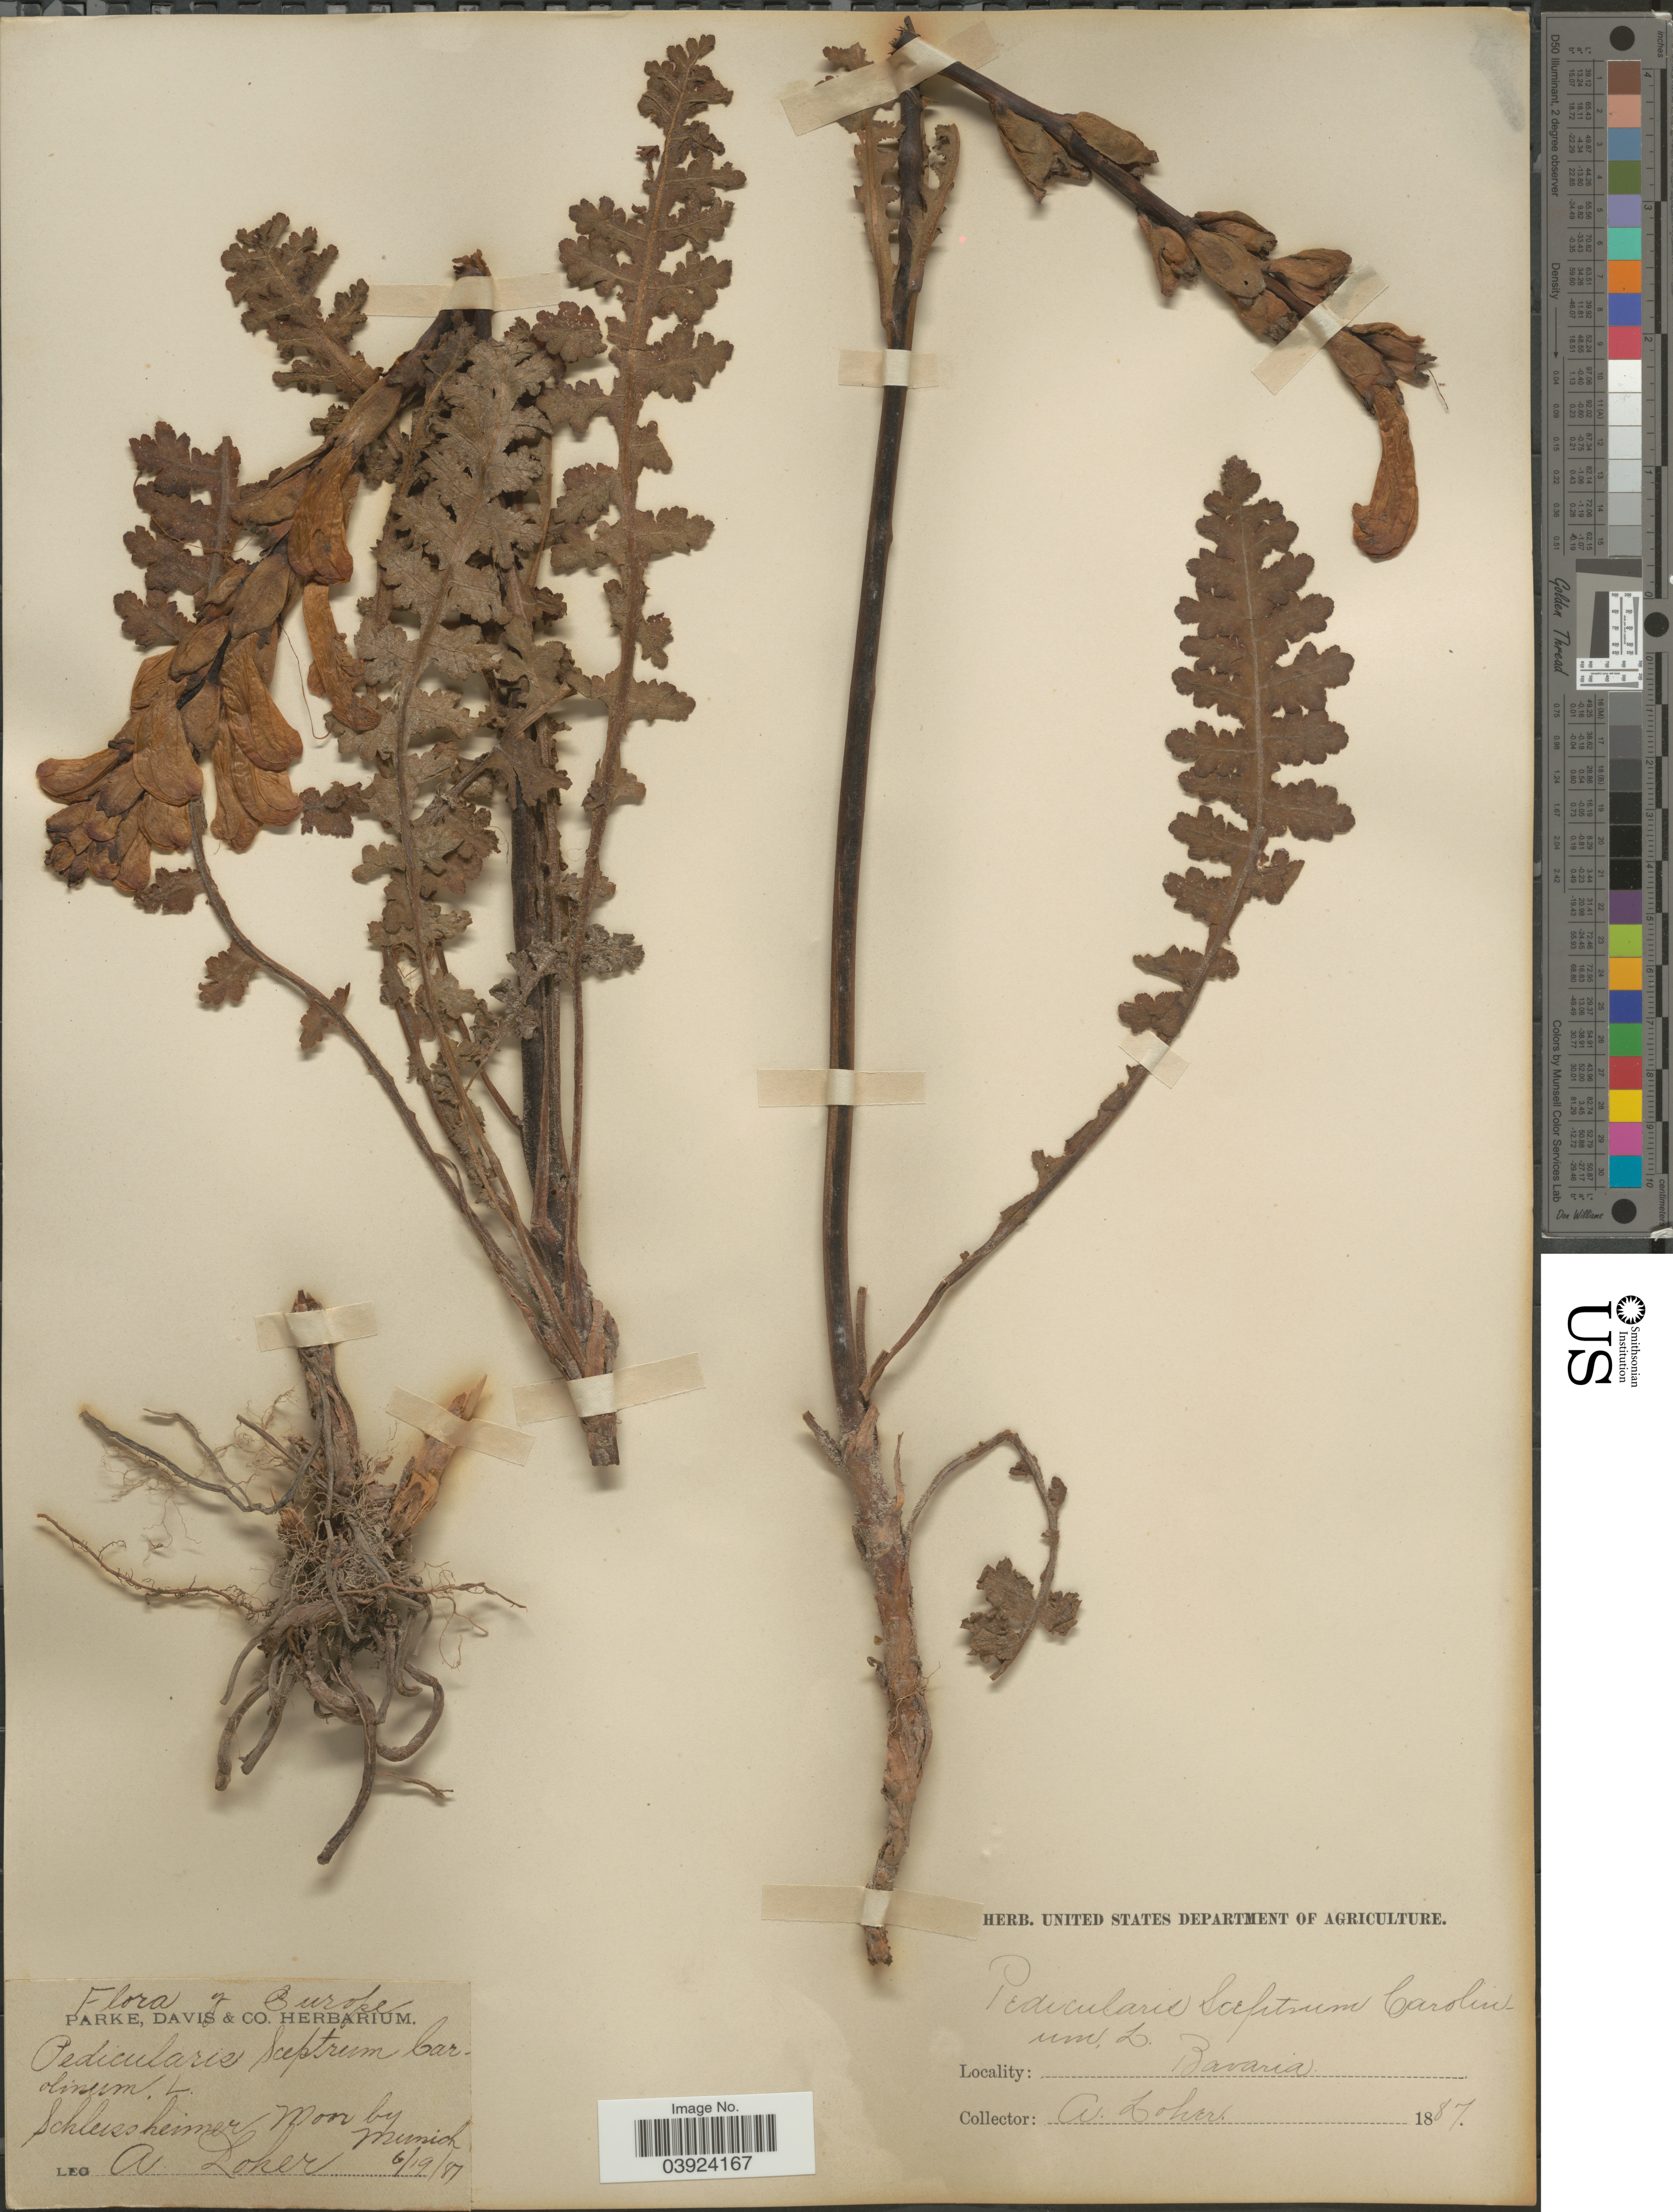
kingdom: Plantae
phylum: Tracheophyta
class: Magnoliopsida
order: Lamiales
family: Orobanchaceae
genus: Pedicularis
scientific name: Pedicularis sceptrum-carolinum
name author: L.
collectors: A. Loher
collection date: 1887-06-19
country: Germany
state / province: Bayern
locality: Schleisheimer Moor by Munich.